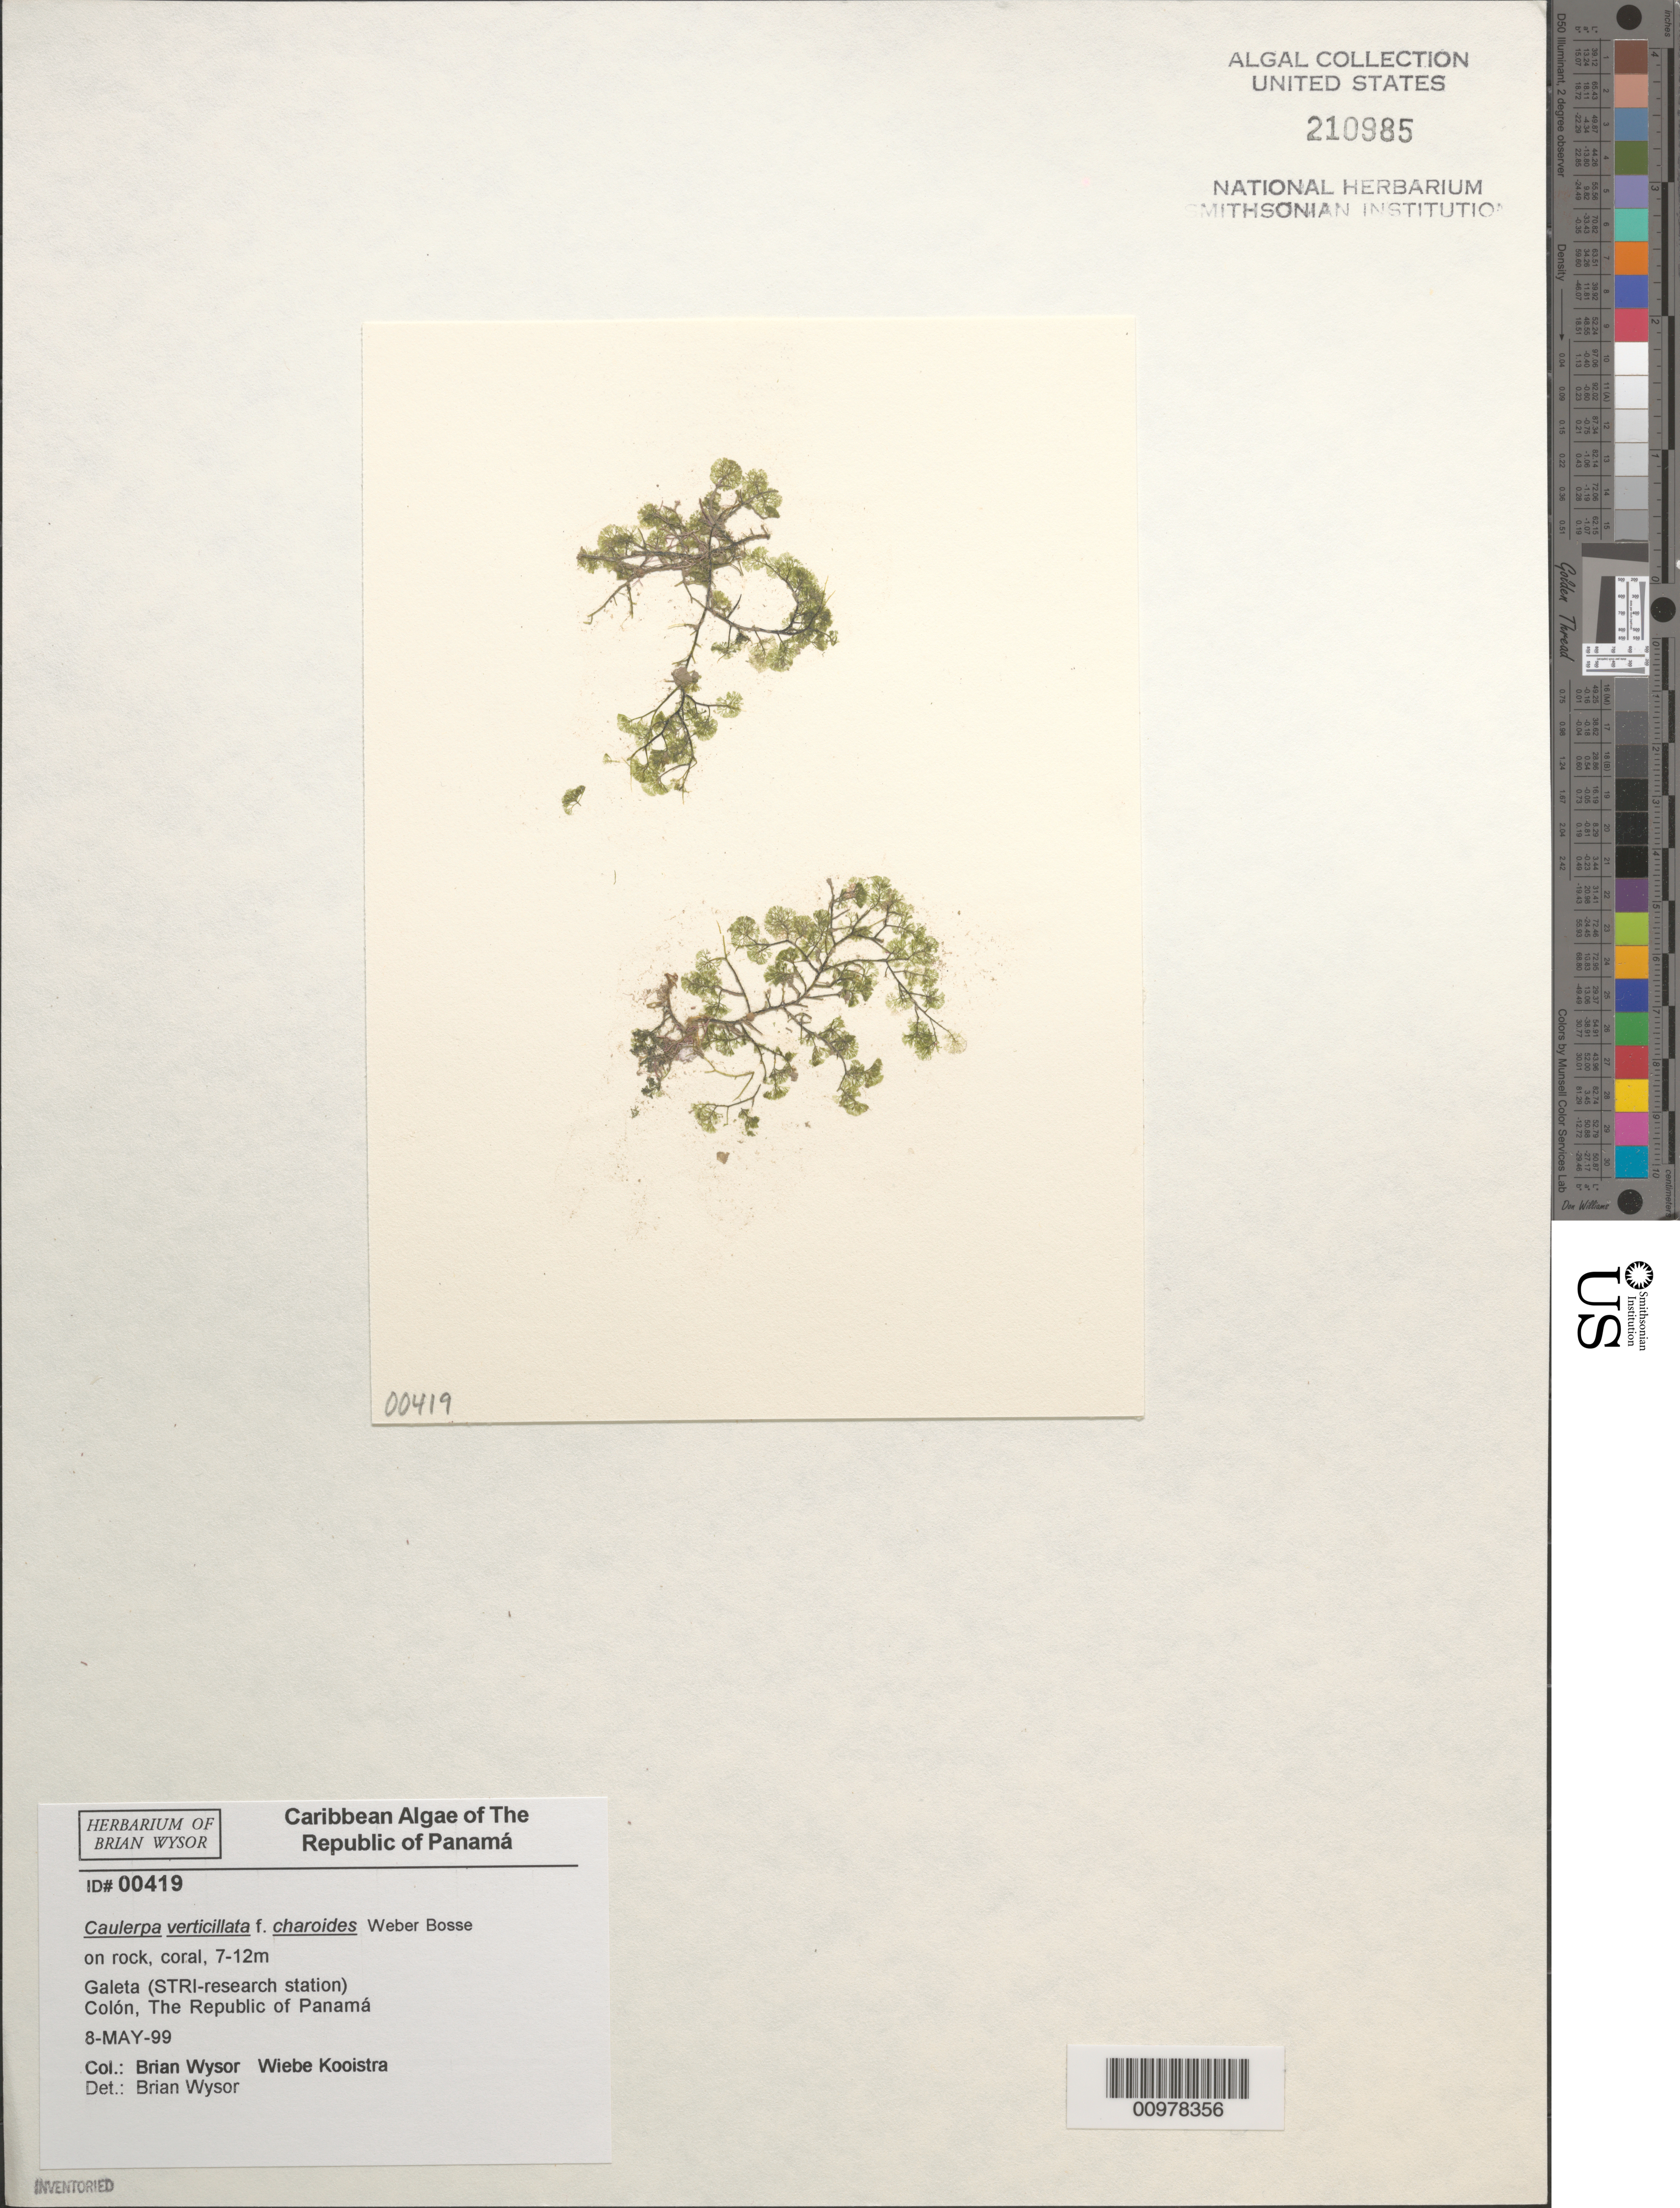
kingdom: Plantae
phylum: Chlorophyta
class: Ulvophyceae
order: Bryopsidales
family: Caulerpaceae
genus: Caulerpa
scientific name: Caulerpa verticillata f. charoides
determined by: Wysor, B.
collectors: B. Wysor & W. Kooistra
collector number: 00419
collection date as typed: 08 May 1999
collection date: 1999-05-08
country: Panama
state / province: Colón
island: Galeta Island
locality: STRI (Smithsonian Tropical Research Institute) research station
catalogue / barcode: US 210985